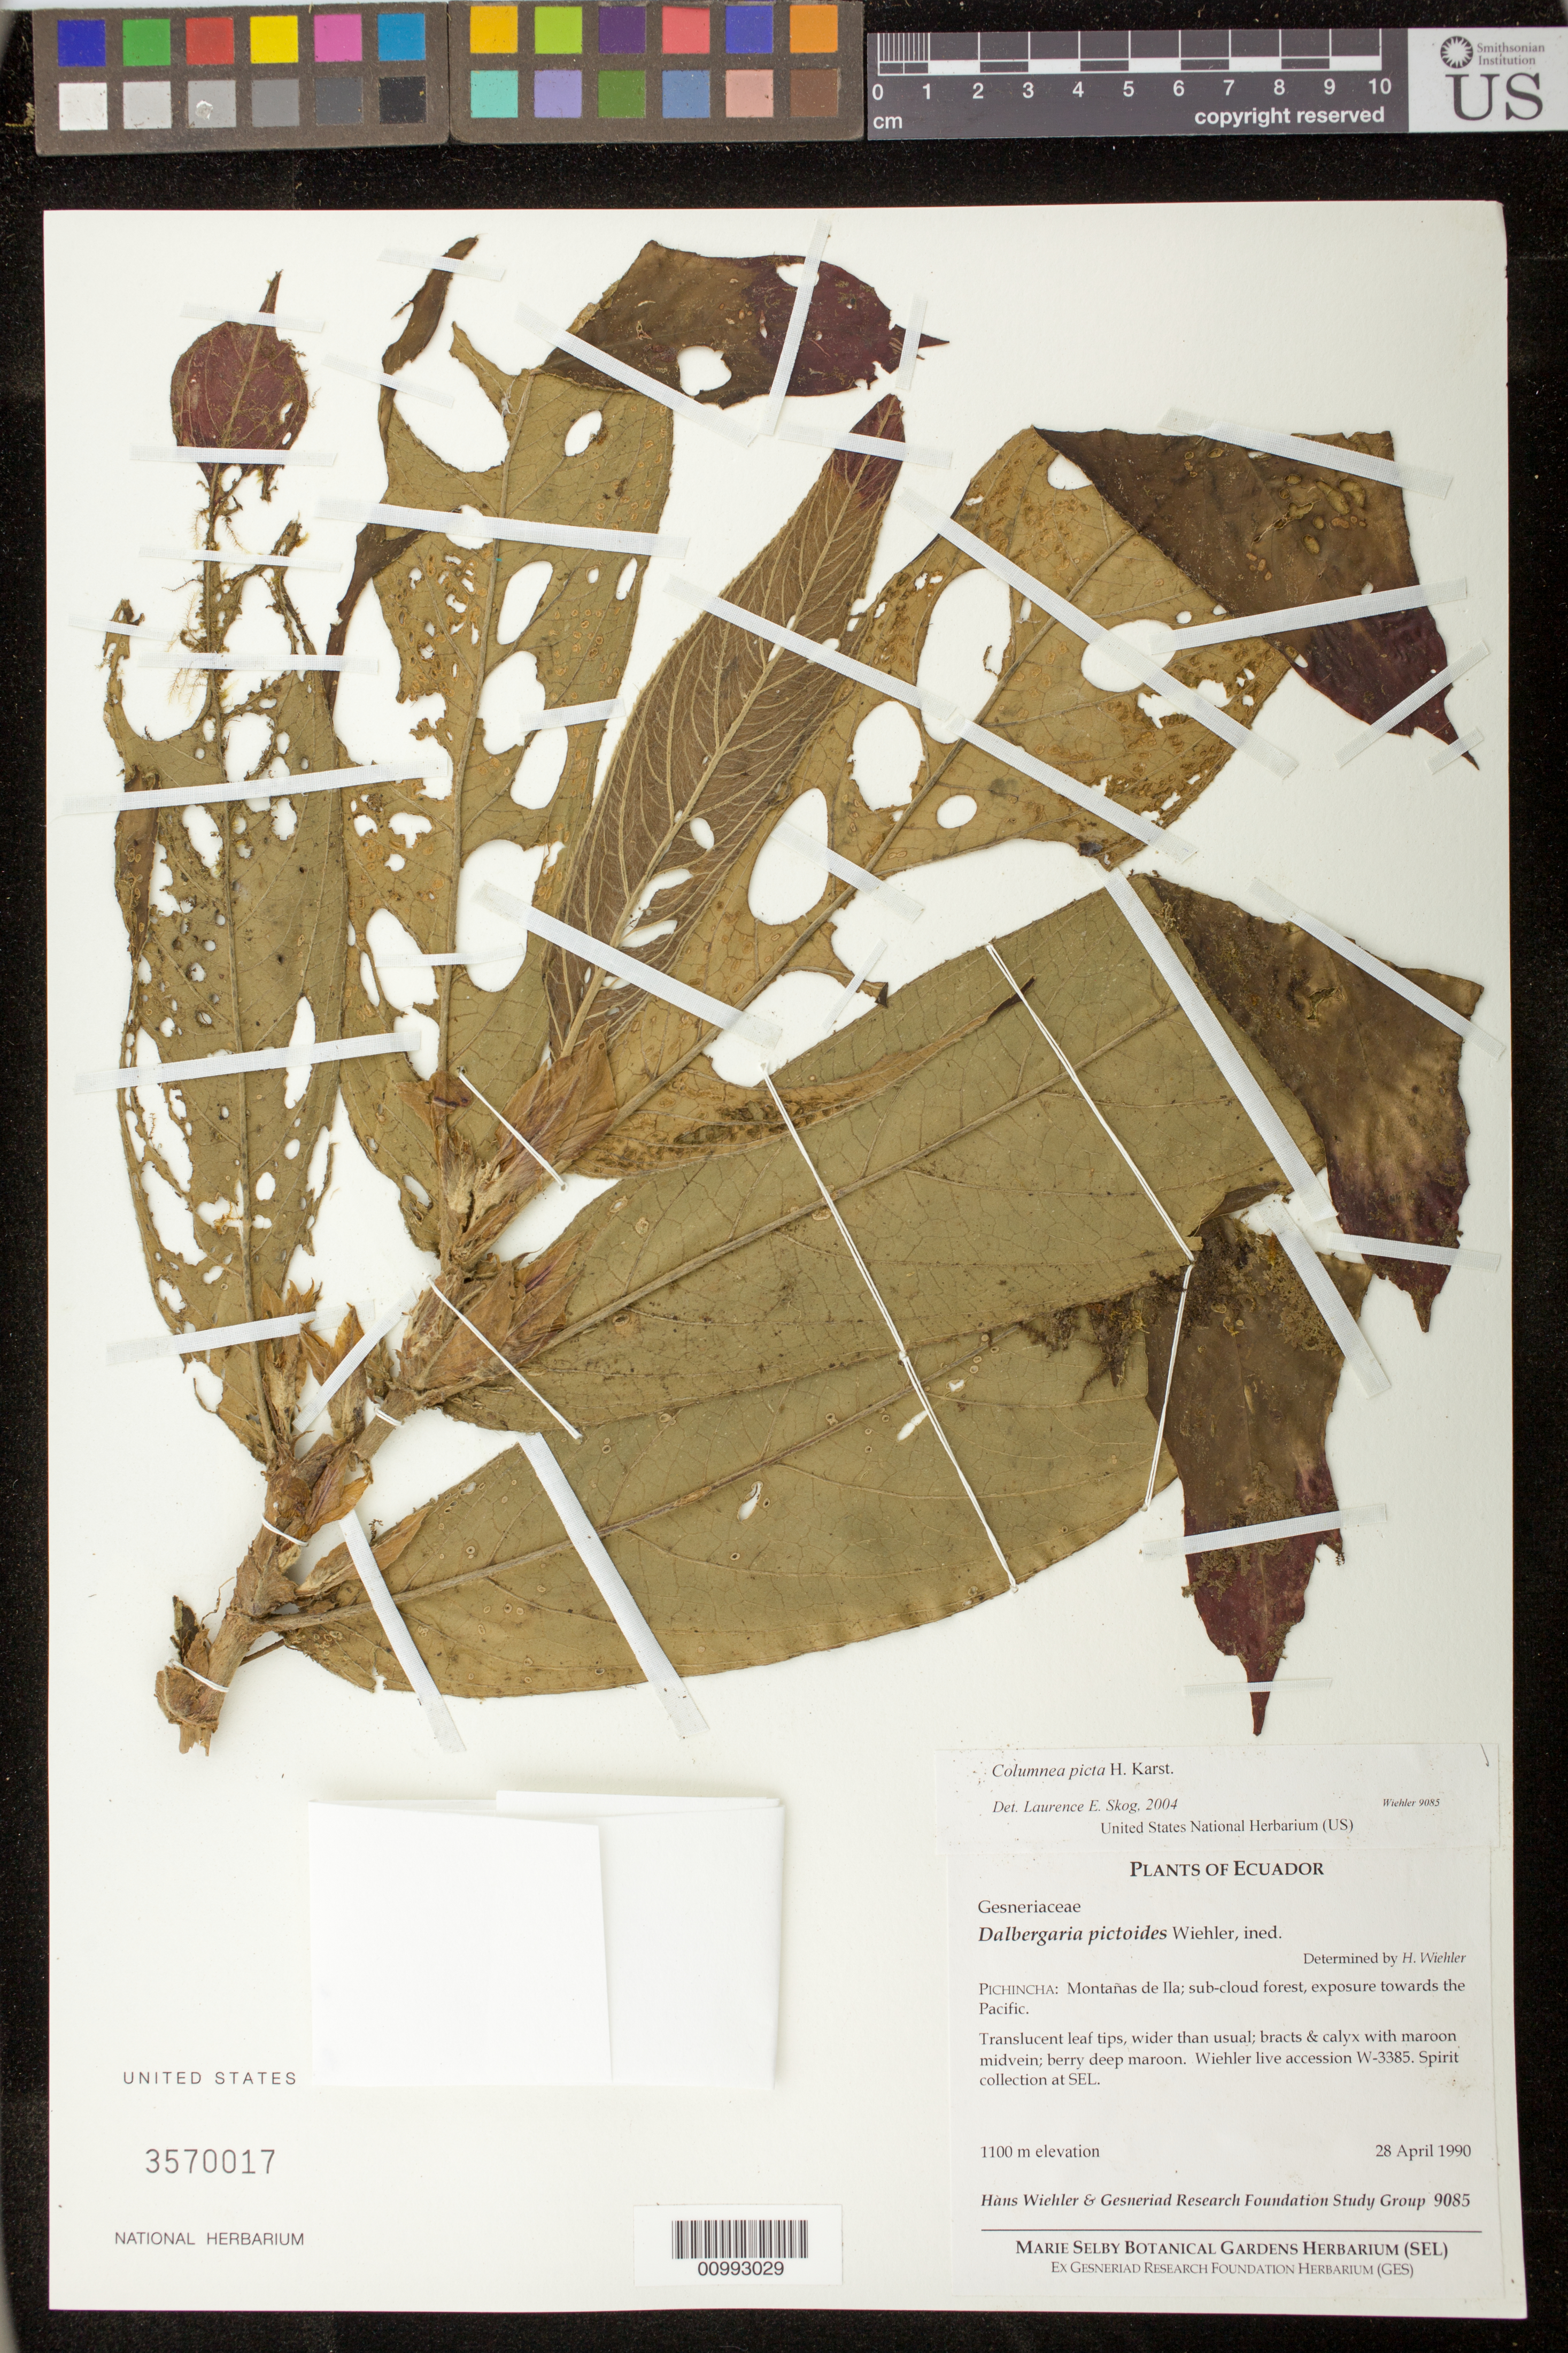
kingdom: Plantae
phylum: Tracheophyta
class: Magnoliopsida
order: Lamiales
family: Gesneriaceae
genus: Columnea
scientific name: Columnea karsteniana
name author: Singh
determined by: Skog, Laurence E.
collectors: H. J. Wiehler & GRF Study Group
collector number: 9085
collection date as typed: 28 Apr 1990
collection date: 1990-04-28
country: Ecuador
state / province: Pichincha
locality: Pichincha: Montañas de Ila; sub-cloud forest, exposure towards the Pacific.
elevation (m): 1100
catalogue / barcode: US 3570017